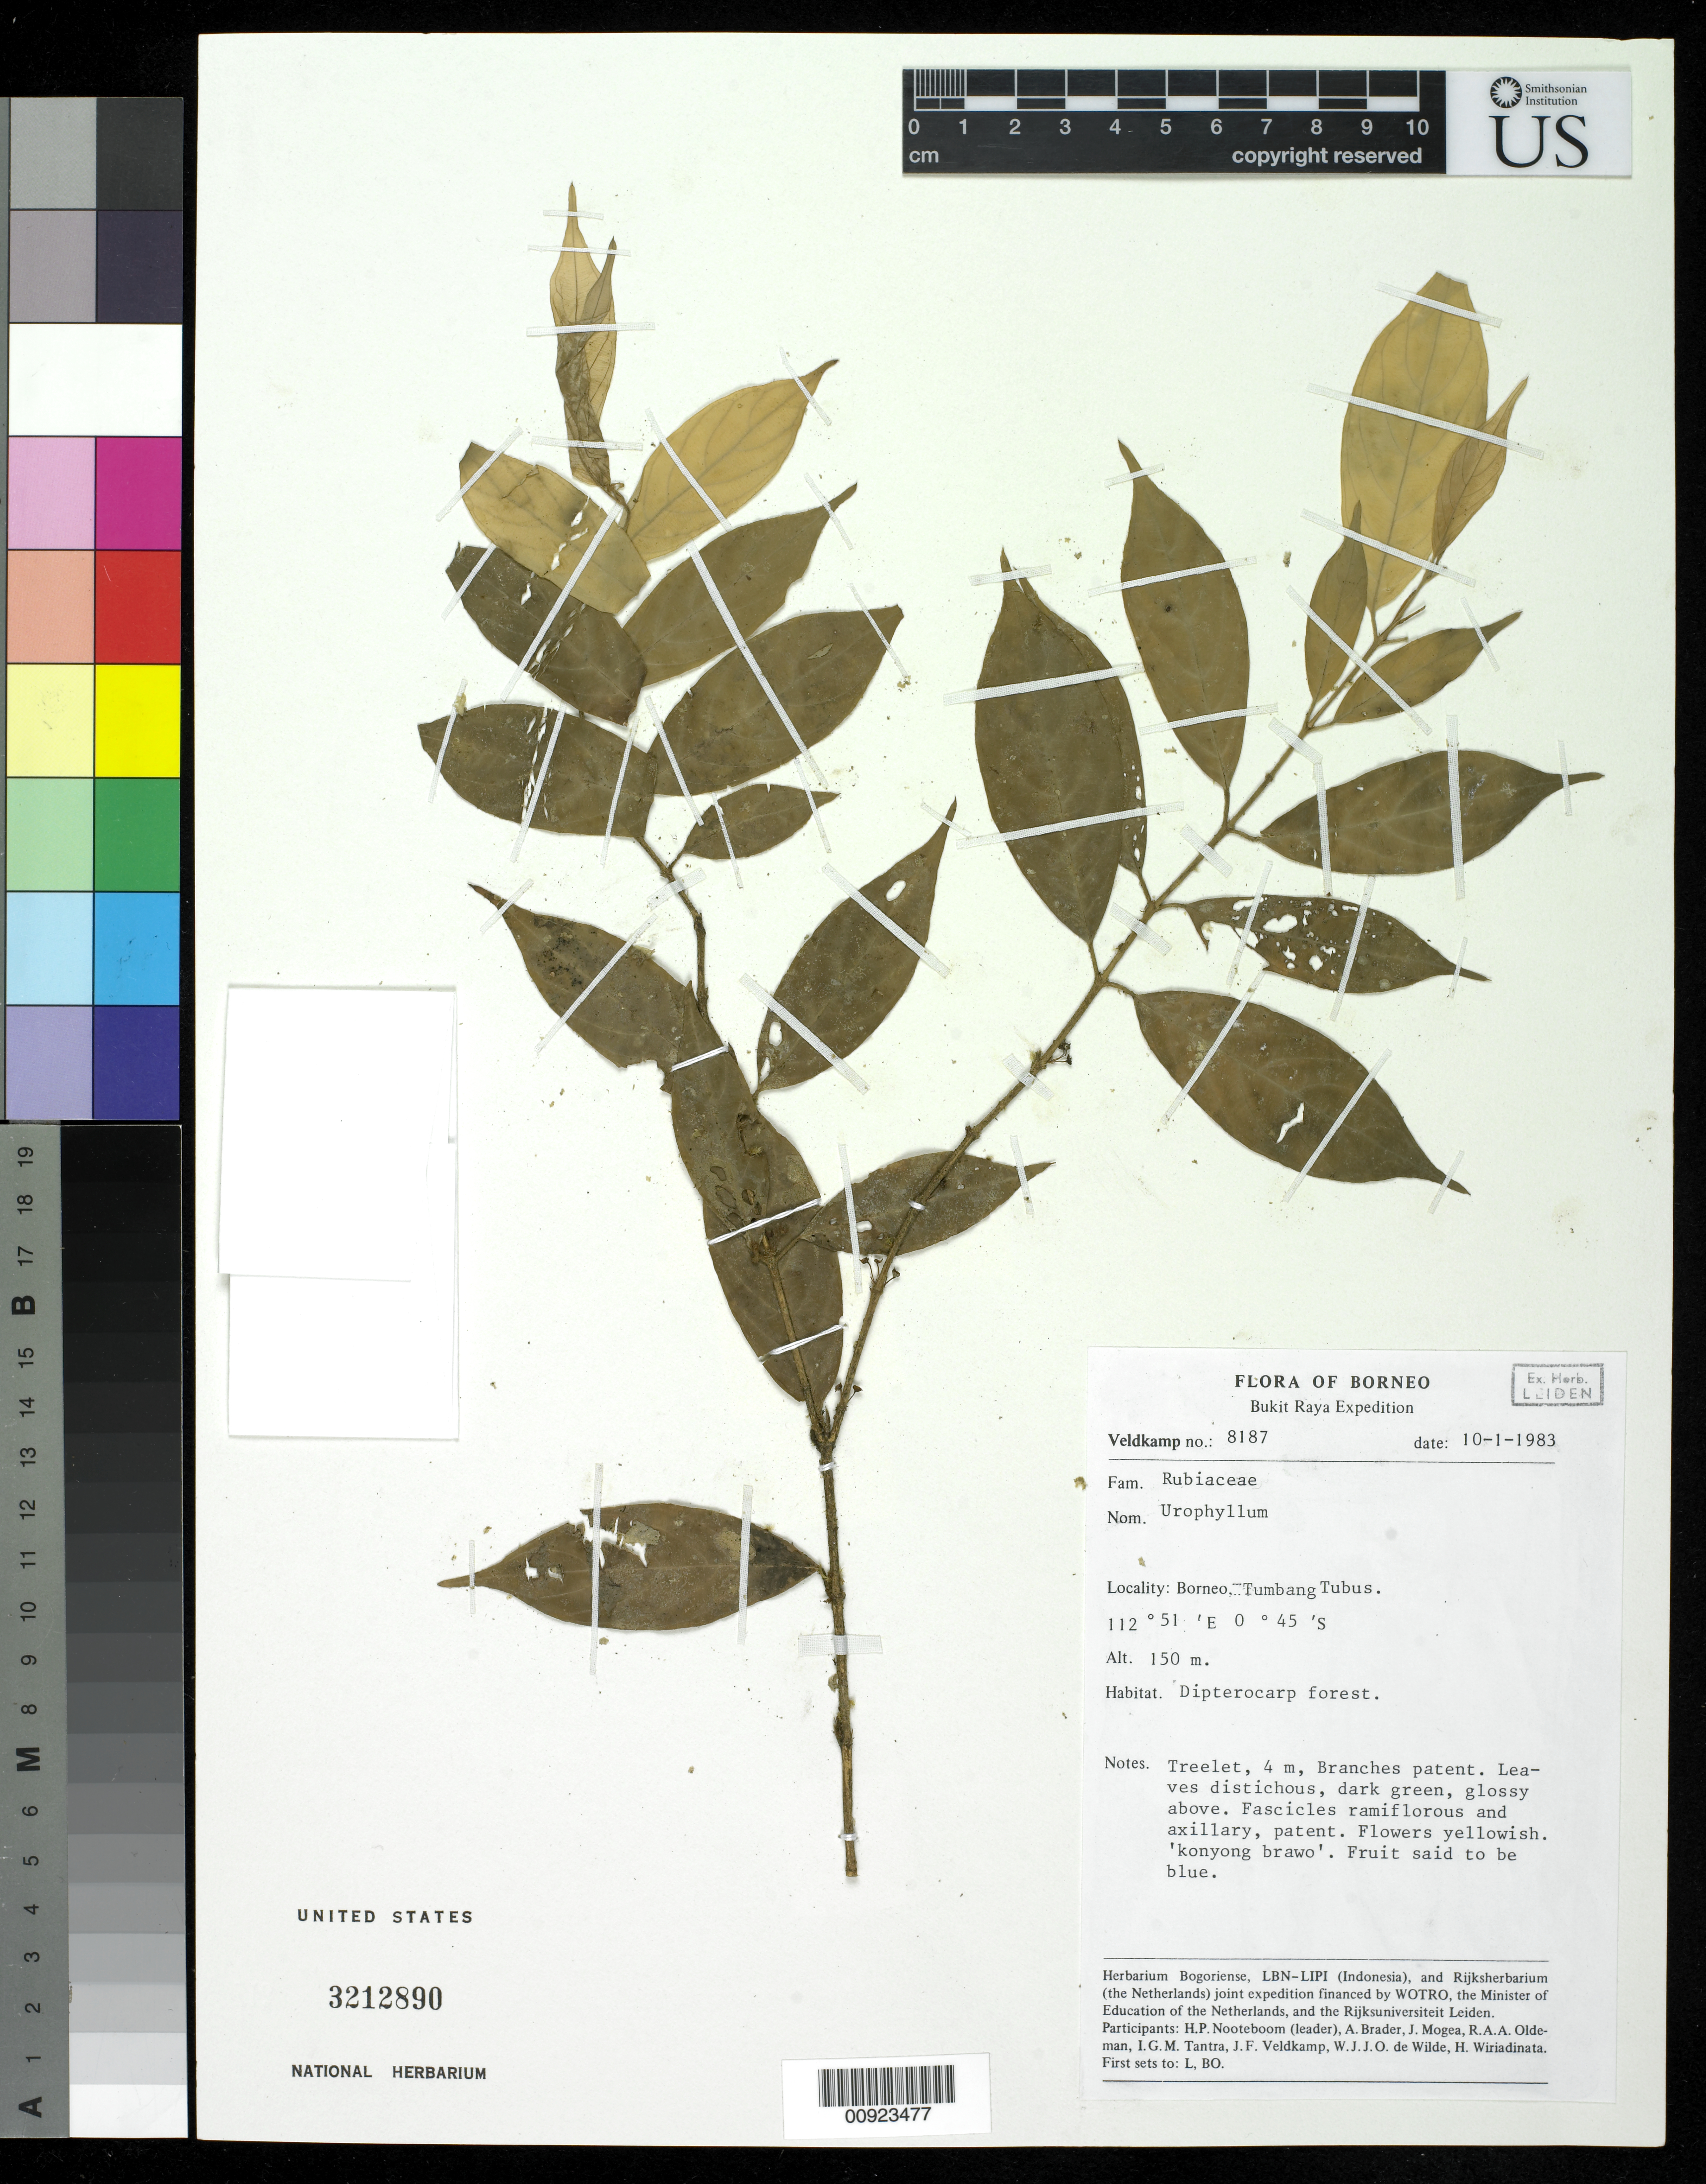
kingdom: Plantae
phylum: Tracheophyta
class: Magnoliopsida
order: Gentianales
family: Rubiaceae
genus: Urophyllum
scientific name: Urophyllum sp.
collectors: H. P. Nooteboom & et al.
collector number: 8187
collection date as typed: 10 Jan 1983 or 01 Oct 1983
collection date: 1983-01-10 or 1983-10-01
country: Indonesia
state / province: Kalimantan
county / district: Kalimantan Tengah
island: Borneo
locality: Tumbang Tubus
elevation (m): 150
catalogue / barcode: US 3212890